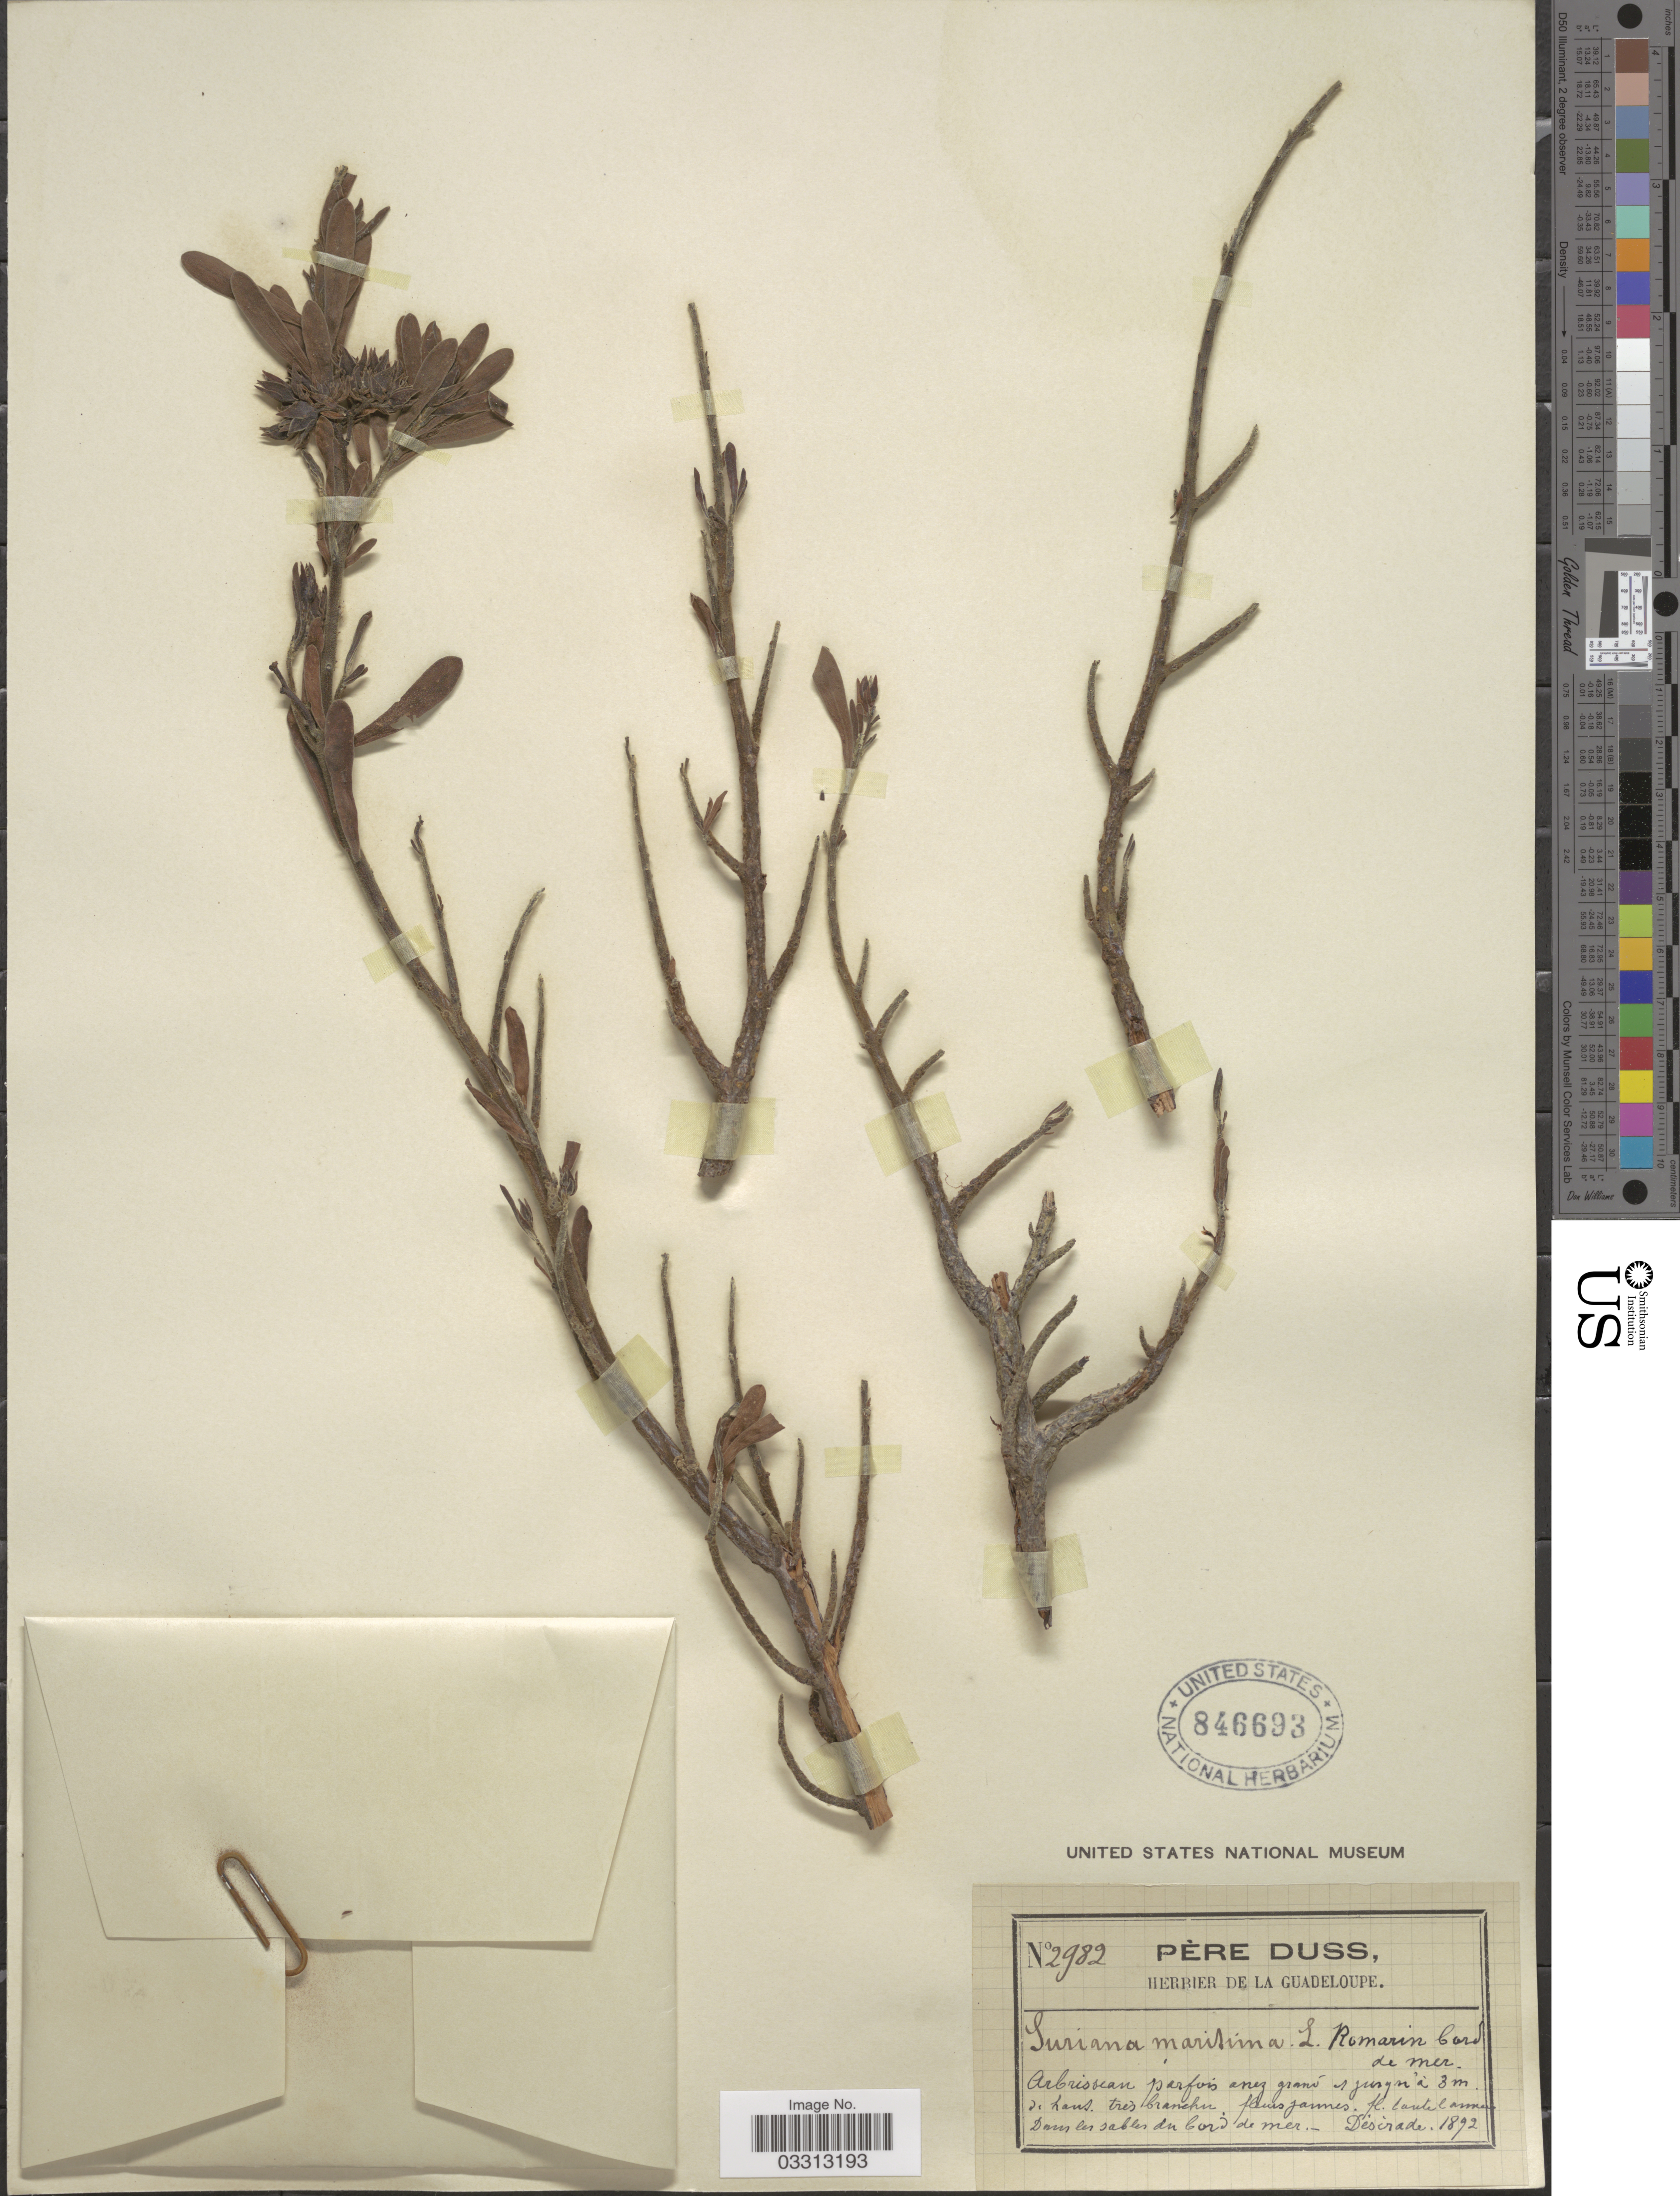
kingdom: Plantae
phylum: Tracheophyta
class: Magnoliopsida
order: Fabales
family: Surianaceae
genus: Suriana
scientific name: Suriana maritima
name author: L.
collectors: Père Duss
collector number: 2982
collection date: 1892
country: Guadeloupe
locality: Romarin bord de mer. Dans les sables du bord de mer.- Désirade.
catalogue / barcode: US 846693